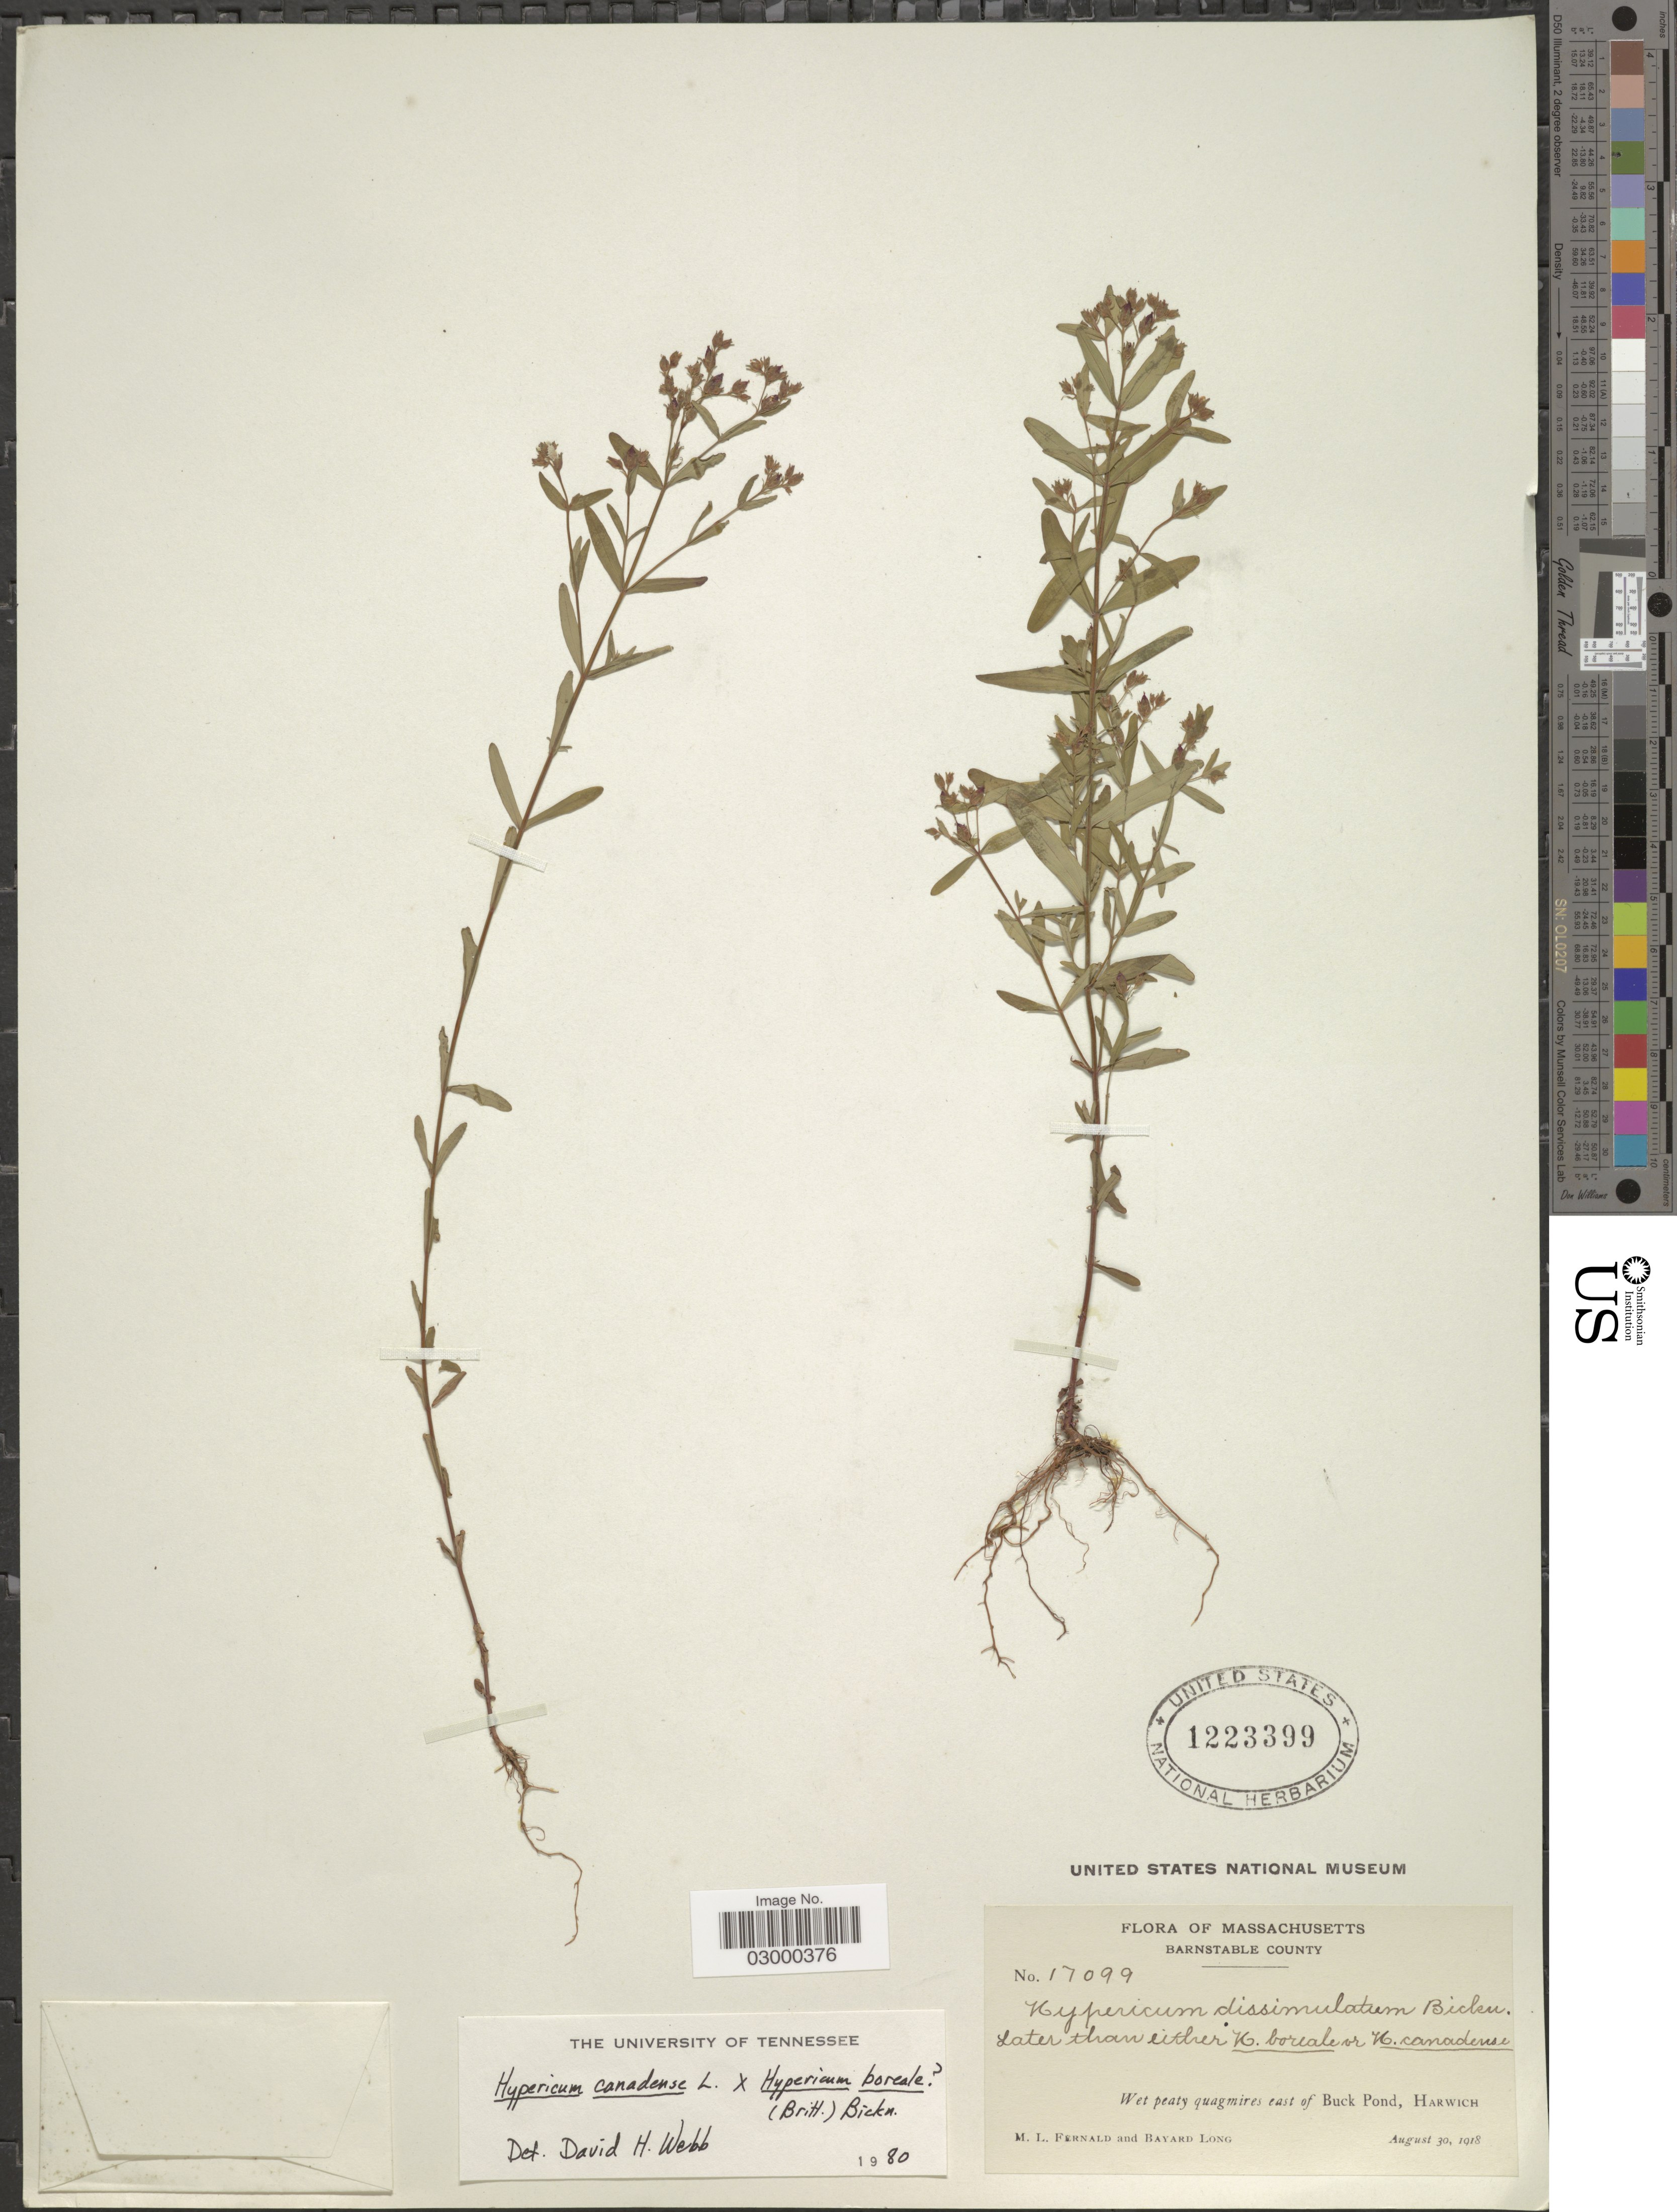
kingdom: Plantae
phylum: Tracheophyta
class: Magnoliopsida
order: Malpighiales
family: Hypericaceae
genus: Hypericum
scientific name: Hypericum canadense x H. boreale (Britton) E.P. Bicknell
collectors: M. L. Fernald & B. Long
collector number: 17099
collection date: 1918-08-30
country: United States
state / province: Massachusetts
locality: Barnstable County, Wet peaty quagmires east of Buck Pond, Harwich.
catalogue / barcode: US 1223399